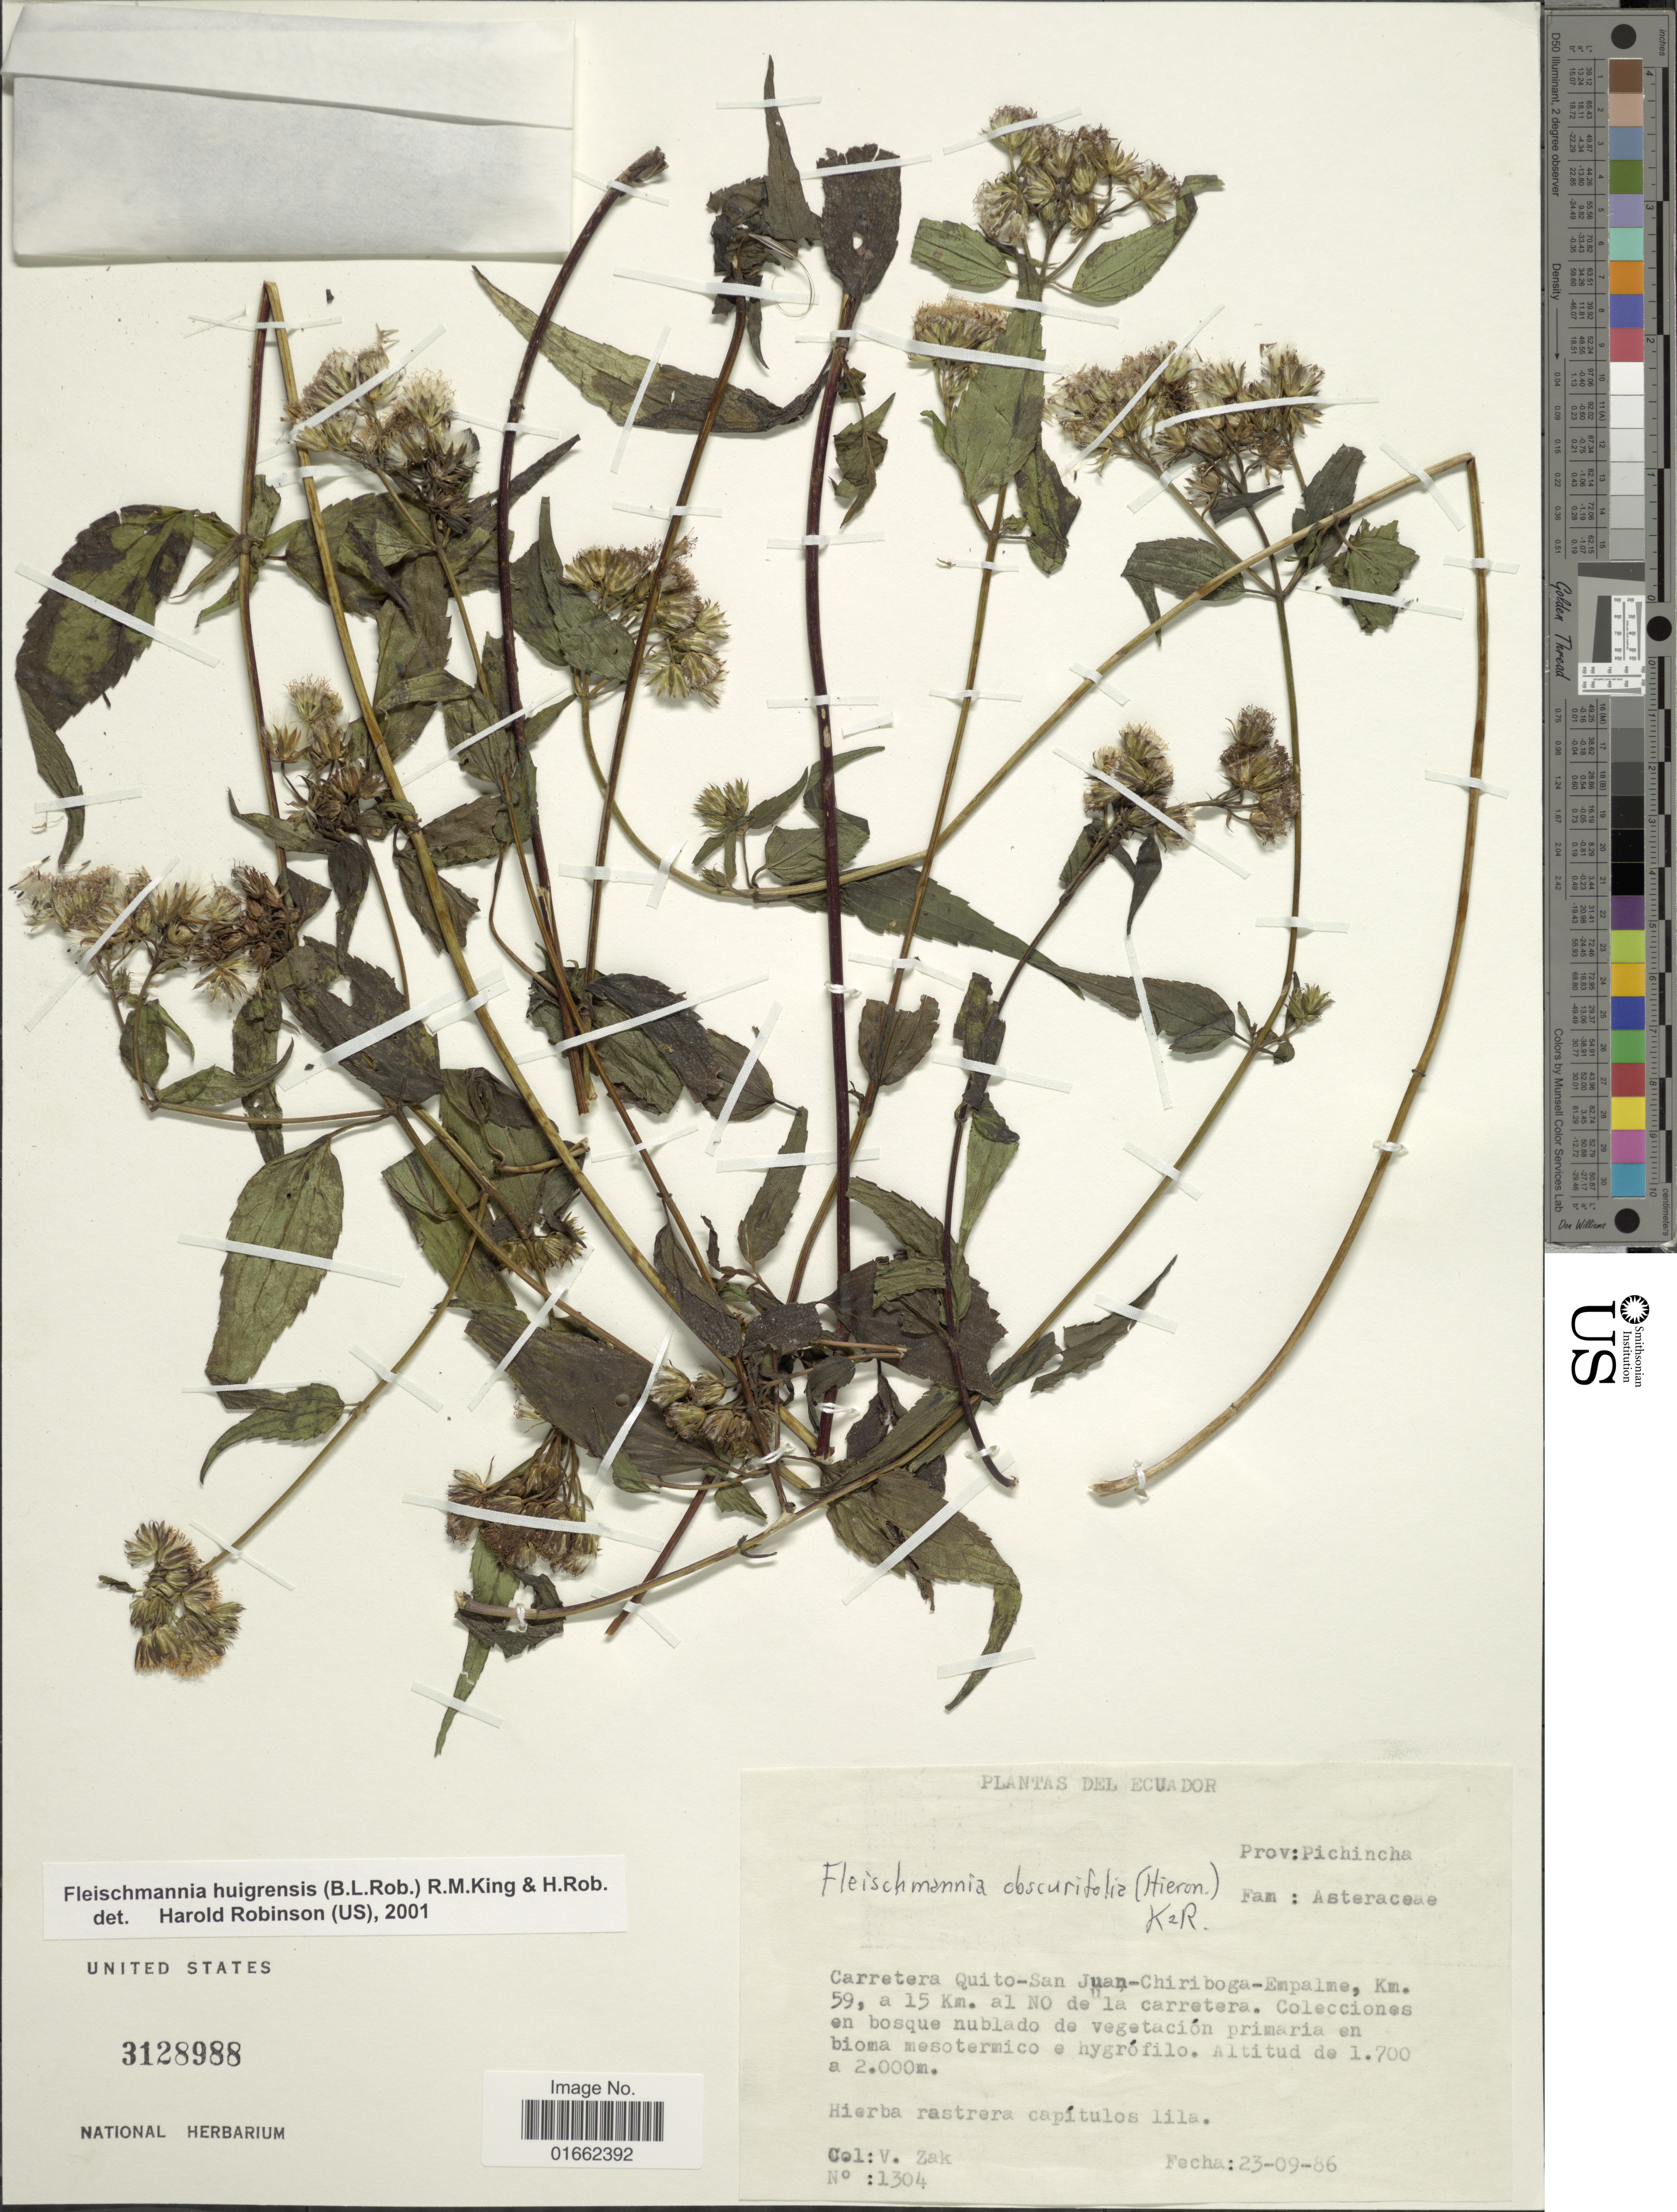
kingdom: Plantae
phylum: Tracheophyta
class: Magnoliopsida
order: Asterales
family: Asteraceae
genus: Fleischmannia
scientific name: Fleischmannia obscurifolia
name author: (Hieron.) R.M. King & H. Rob.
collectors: V. Zak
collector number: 1304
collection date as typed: Transcribed d/m/y: 23/9/86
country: Ecuador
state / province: Pichincha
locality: Prov: Pichincha. Carretera Quito-San Juan-Chiriboga-Empalme, Km. 59, a 15 Km. al NO de la carretera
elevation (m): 2000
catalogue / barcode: US 3128988